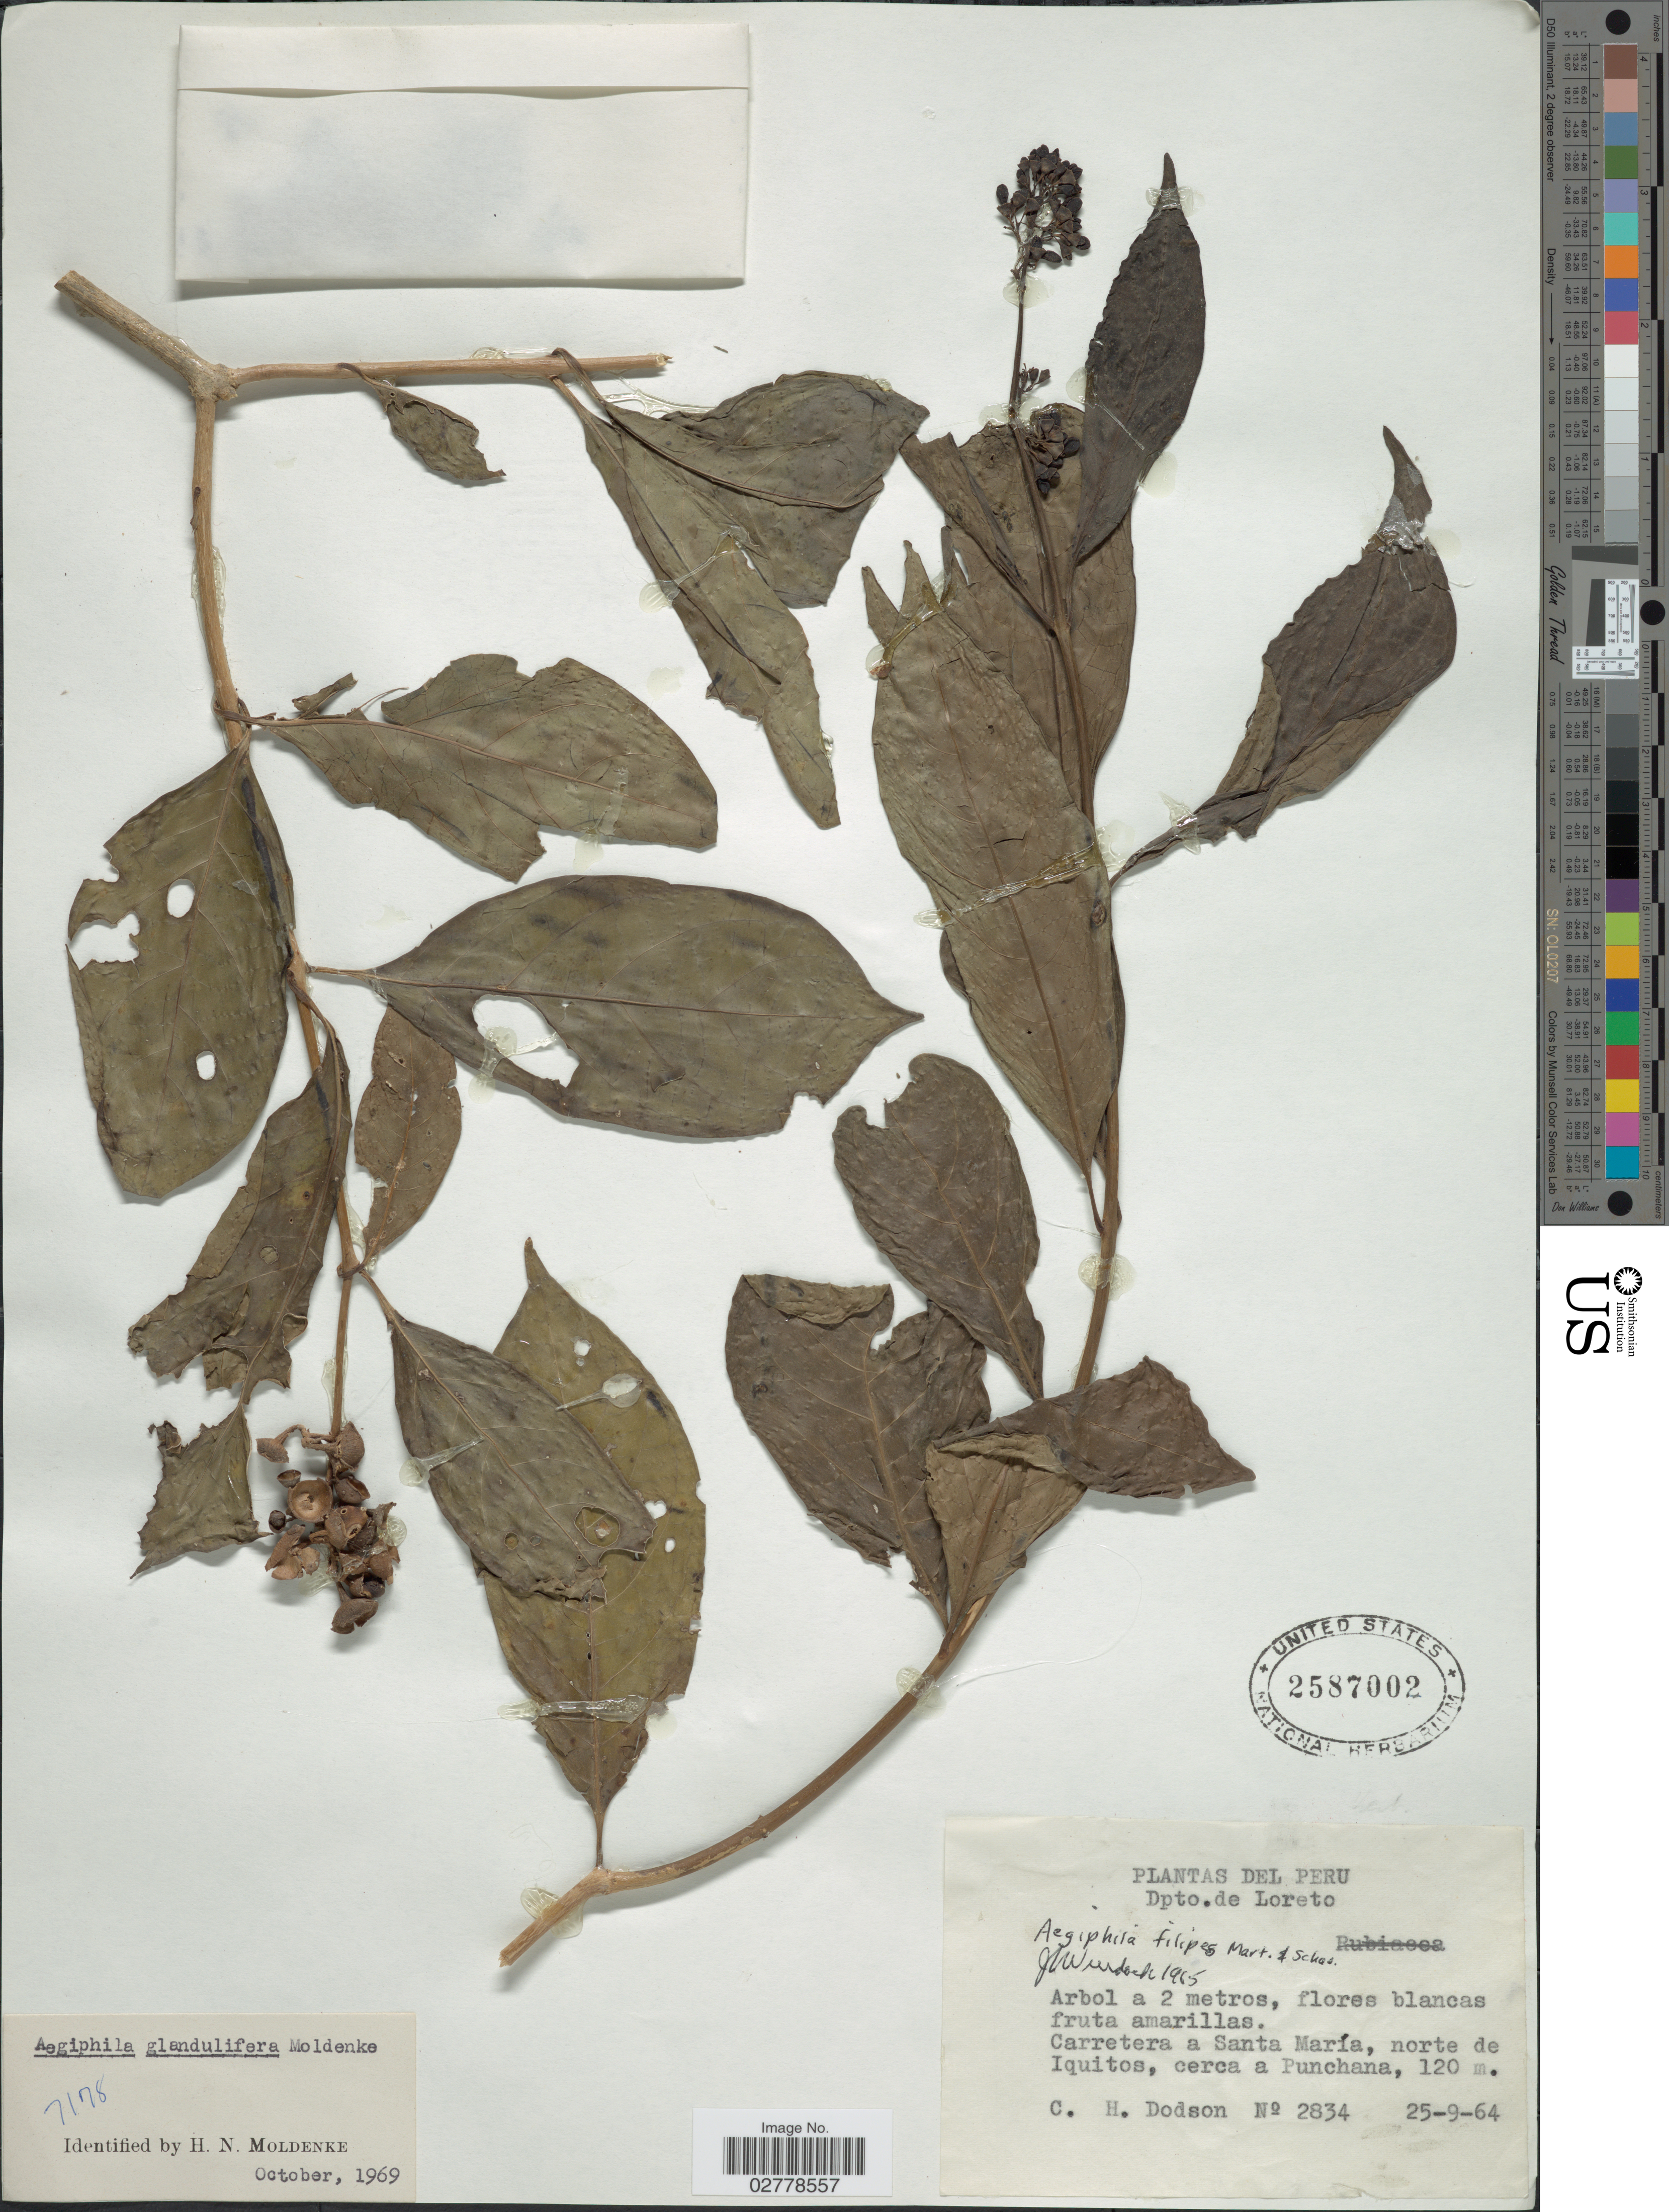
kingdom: Plantae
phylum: Tracheophyta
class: Magnoliopsida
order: Lamiales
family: Lamiaceae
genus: Aegiphila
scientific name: Aegiphila glandulifera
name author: Moldenke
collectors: C. H. Dodson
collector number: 2834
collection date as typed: Transcribed d/m/y: 25/9/64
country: Peru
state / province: Loreto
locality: Dpto. de Loreto. Carretera a Santa María, norte de Iquitos, cerca a Punchana.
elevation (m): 120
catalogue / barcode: US 2587002